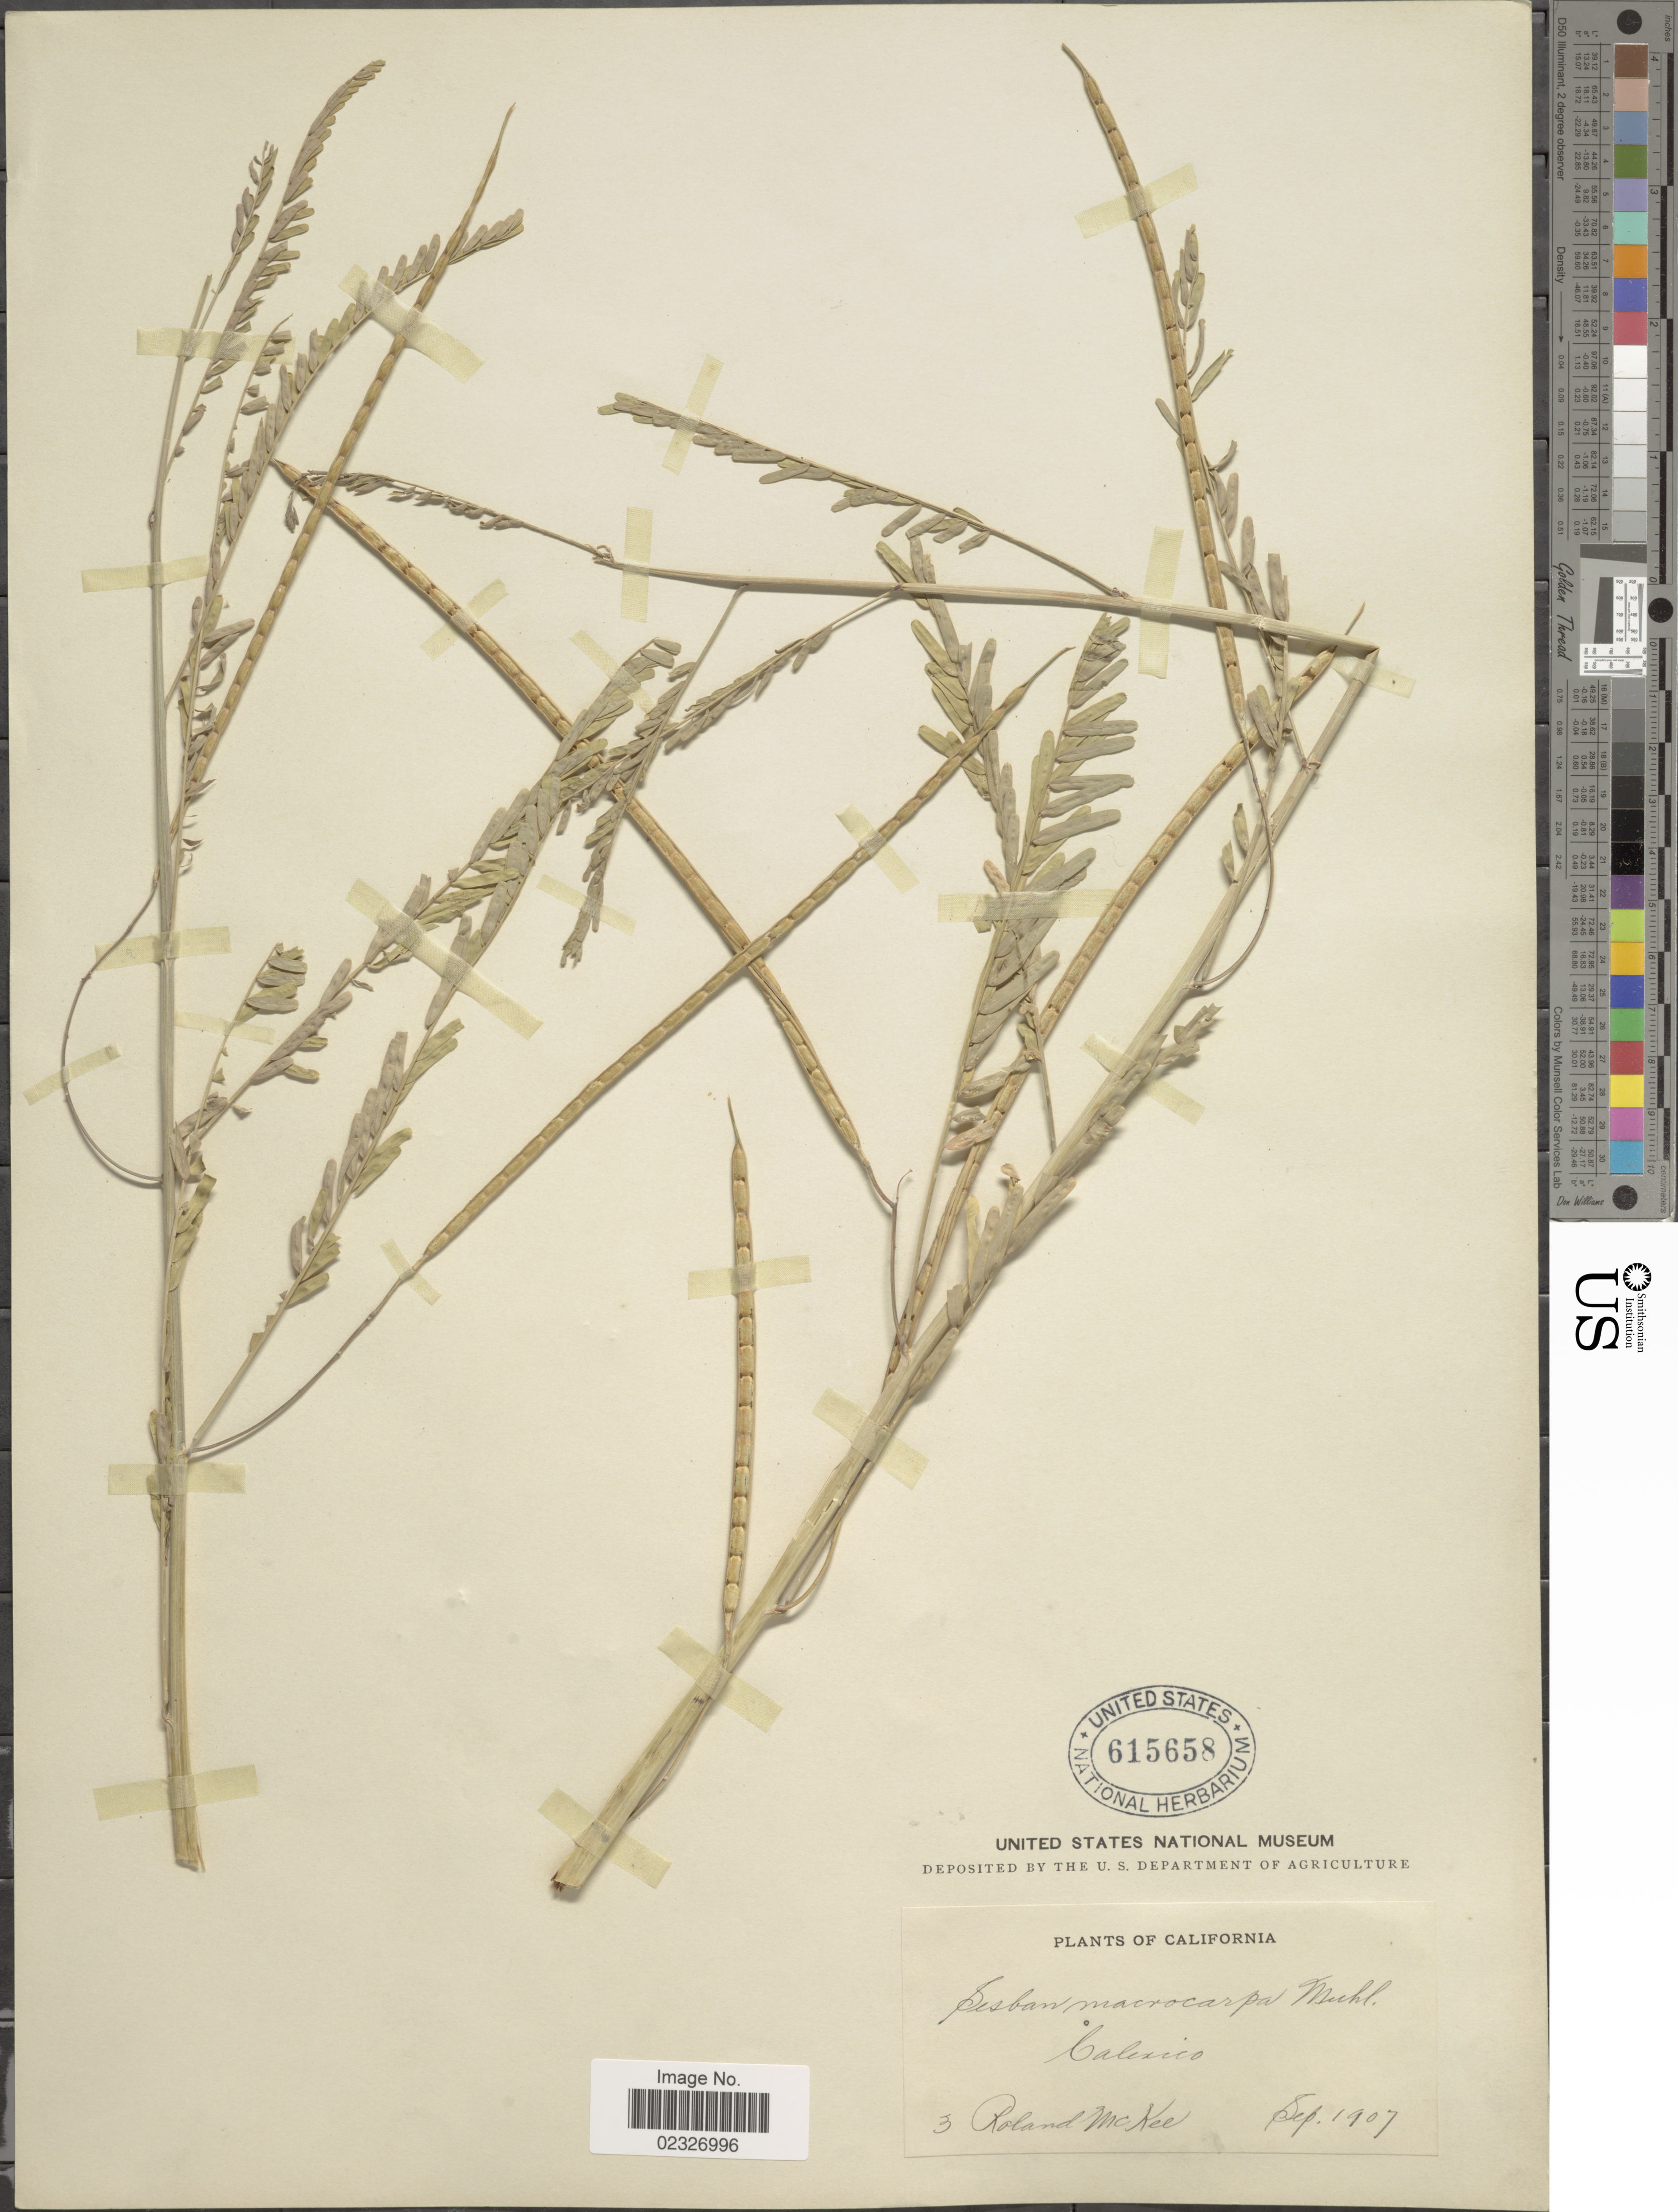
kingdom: Plantae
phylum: Tracheophyta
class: Magnoliopsida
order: Fabales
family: Fabaceae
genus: Sesbania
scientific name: Sesbania exaltata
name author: (Raf.) Cory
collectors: R. Mckee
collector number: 3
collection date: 1907-09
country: United States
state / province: California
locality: Calexico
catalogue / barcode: US 615658